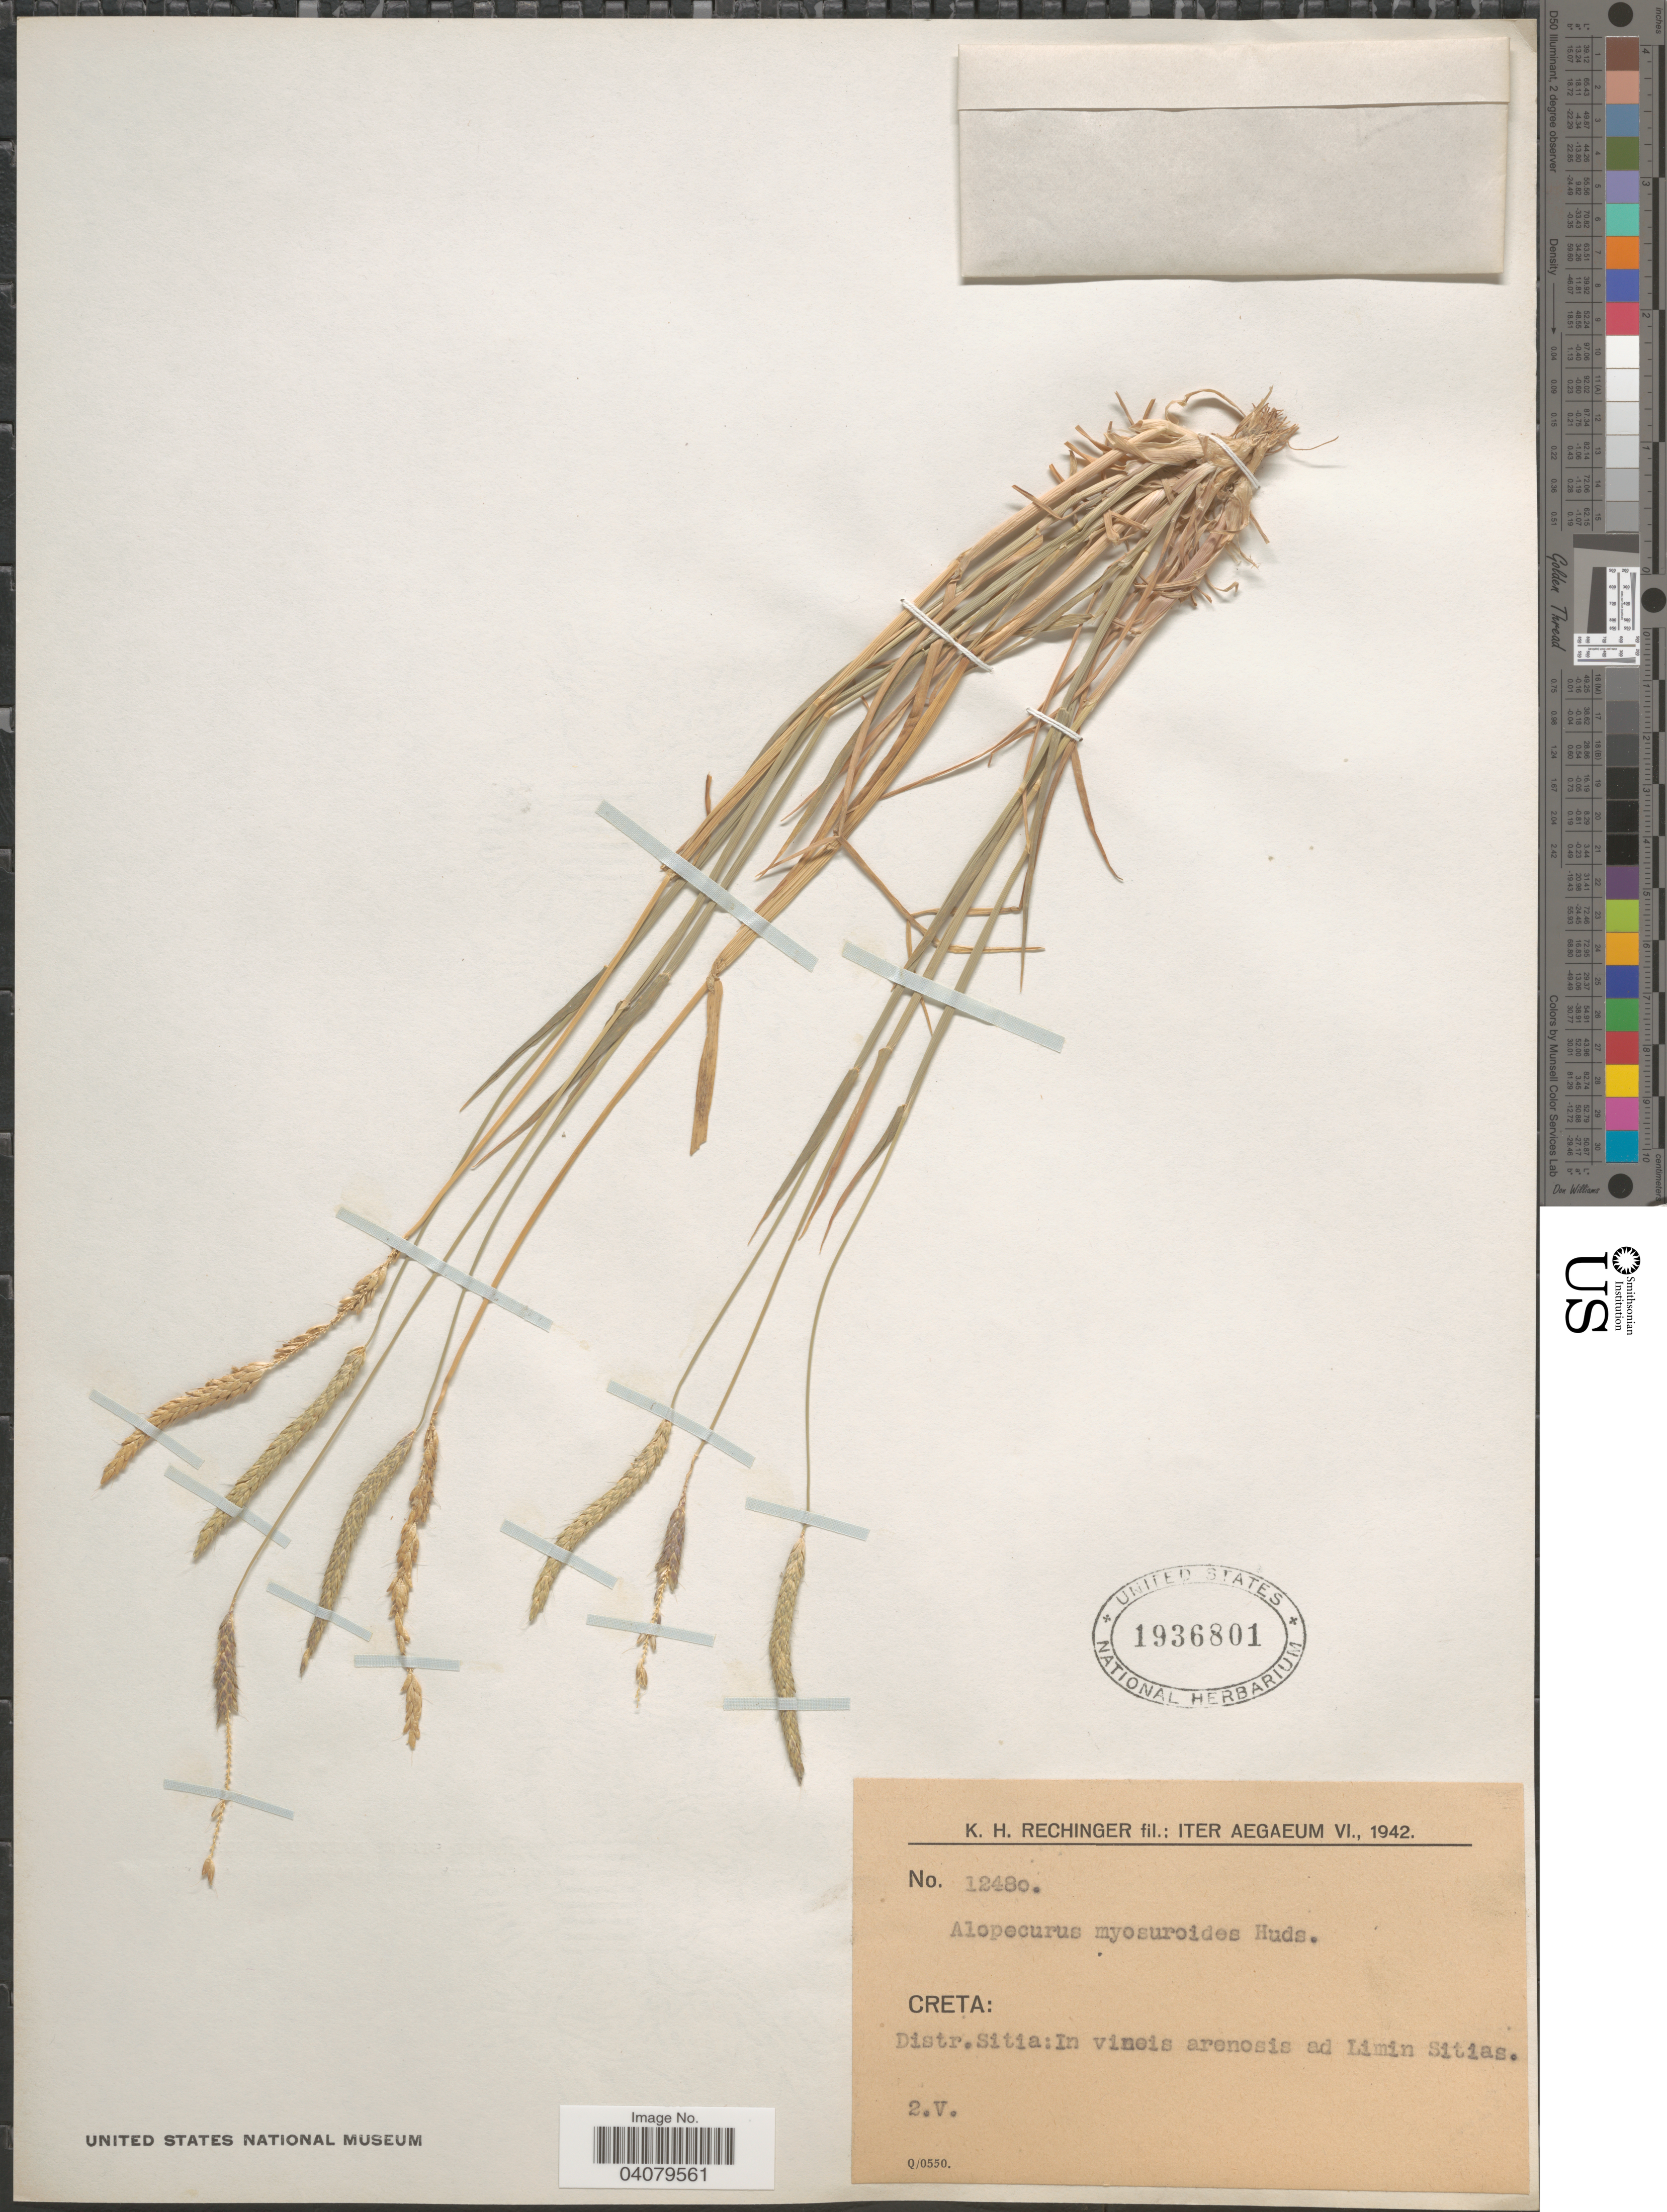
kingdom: Plantae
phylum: Tracheophyta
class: Liliopsida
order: Poales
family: Poaceae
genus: Alopecurus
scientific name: Alopecurus myosuroides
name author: Huds.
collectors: K. H. Rechinger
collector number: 12480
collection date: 1942-05-02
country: Greece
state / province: Crete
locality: Iter Aegaeum VI., 1942. Creta: Distr. Sitia: In vineis arenosis ad Limin Sitias.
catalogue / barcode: US 1936801